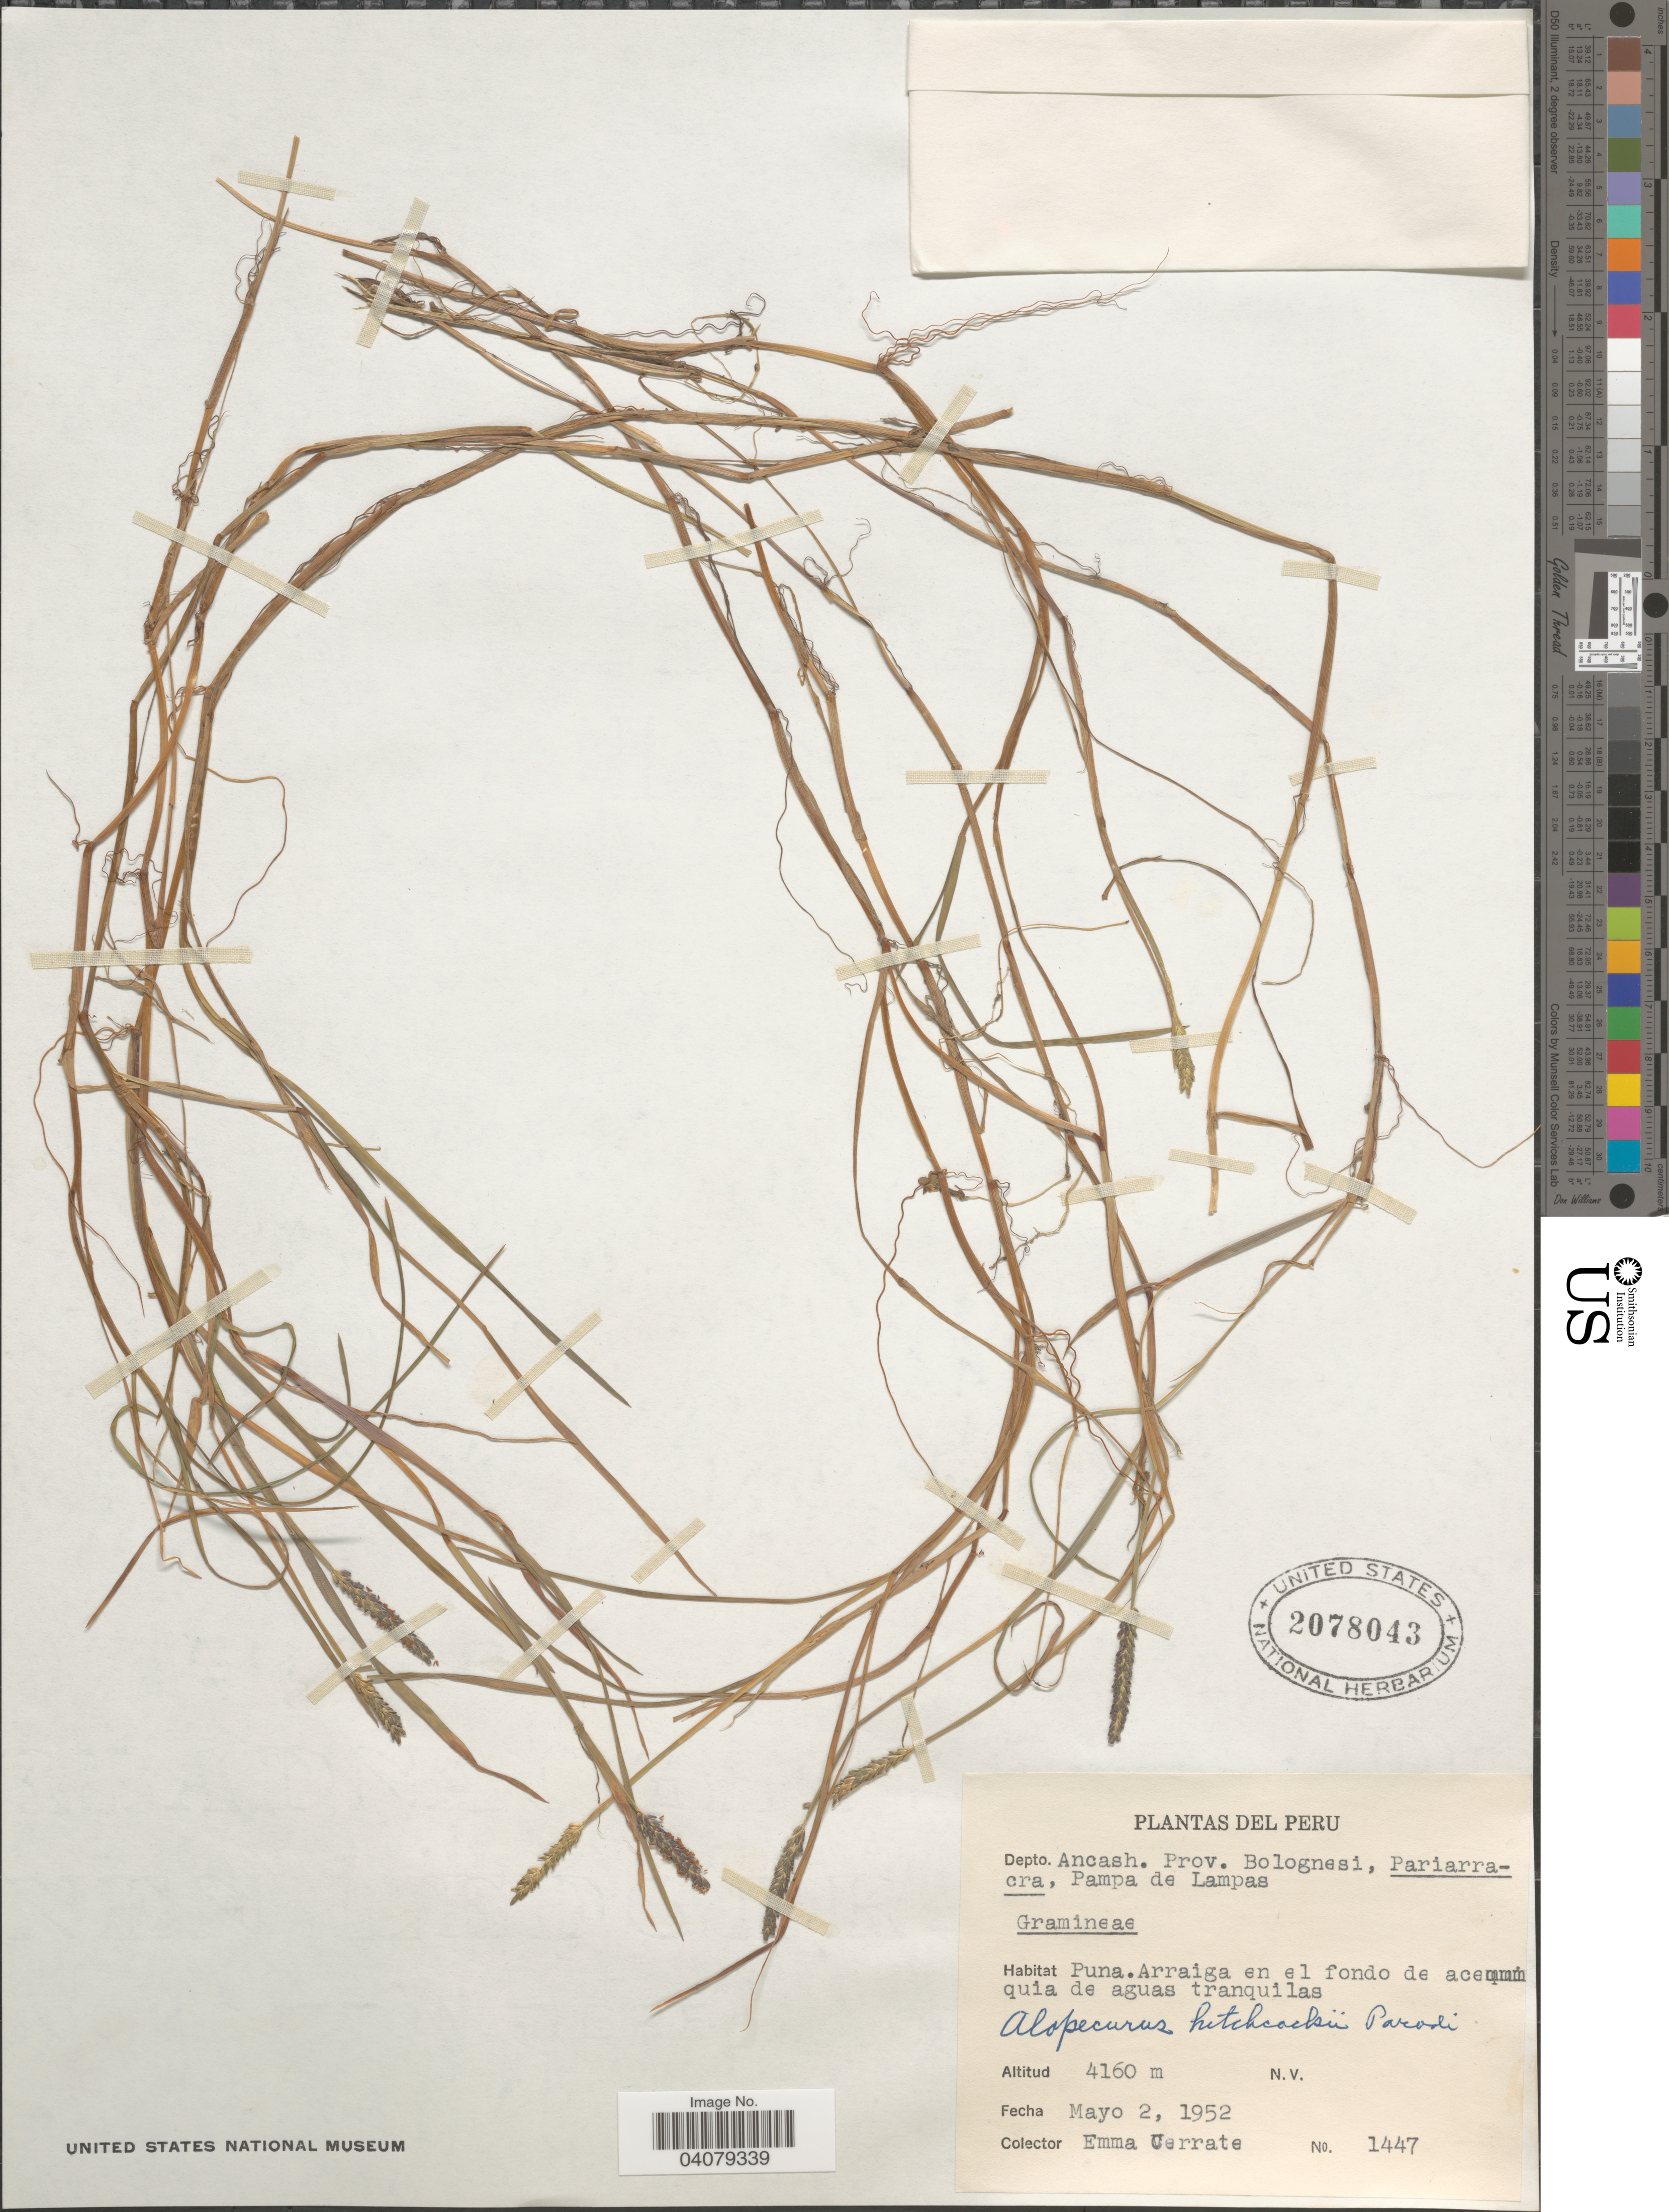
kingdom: Plantae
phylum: Tracheophyta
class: Liliopsida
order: Poales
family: Poaceae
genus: Alopecurus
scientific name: Alopecurus hitchcockii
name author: Parodi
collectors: E. Cerrate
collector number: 1447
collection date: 1952-05-02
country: Peru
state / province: Ancash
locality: Depto. Ancash, Prov. Bolognesi, Pariarracra, Pampa de Lampas.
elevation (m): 4160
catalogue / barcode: US 2078043